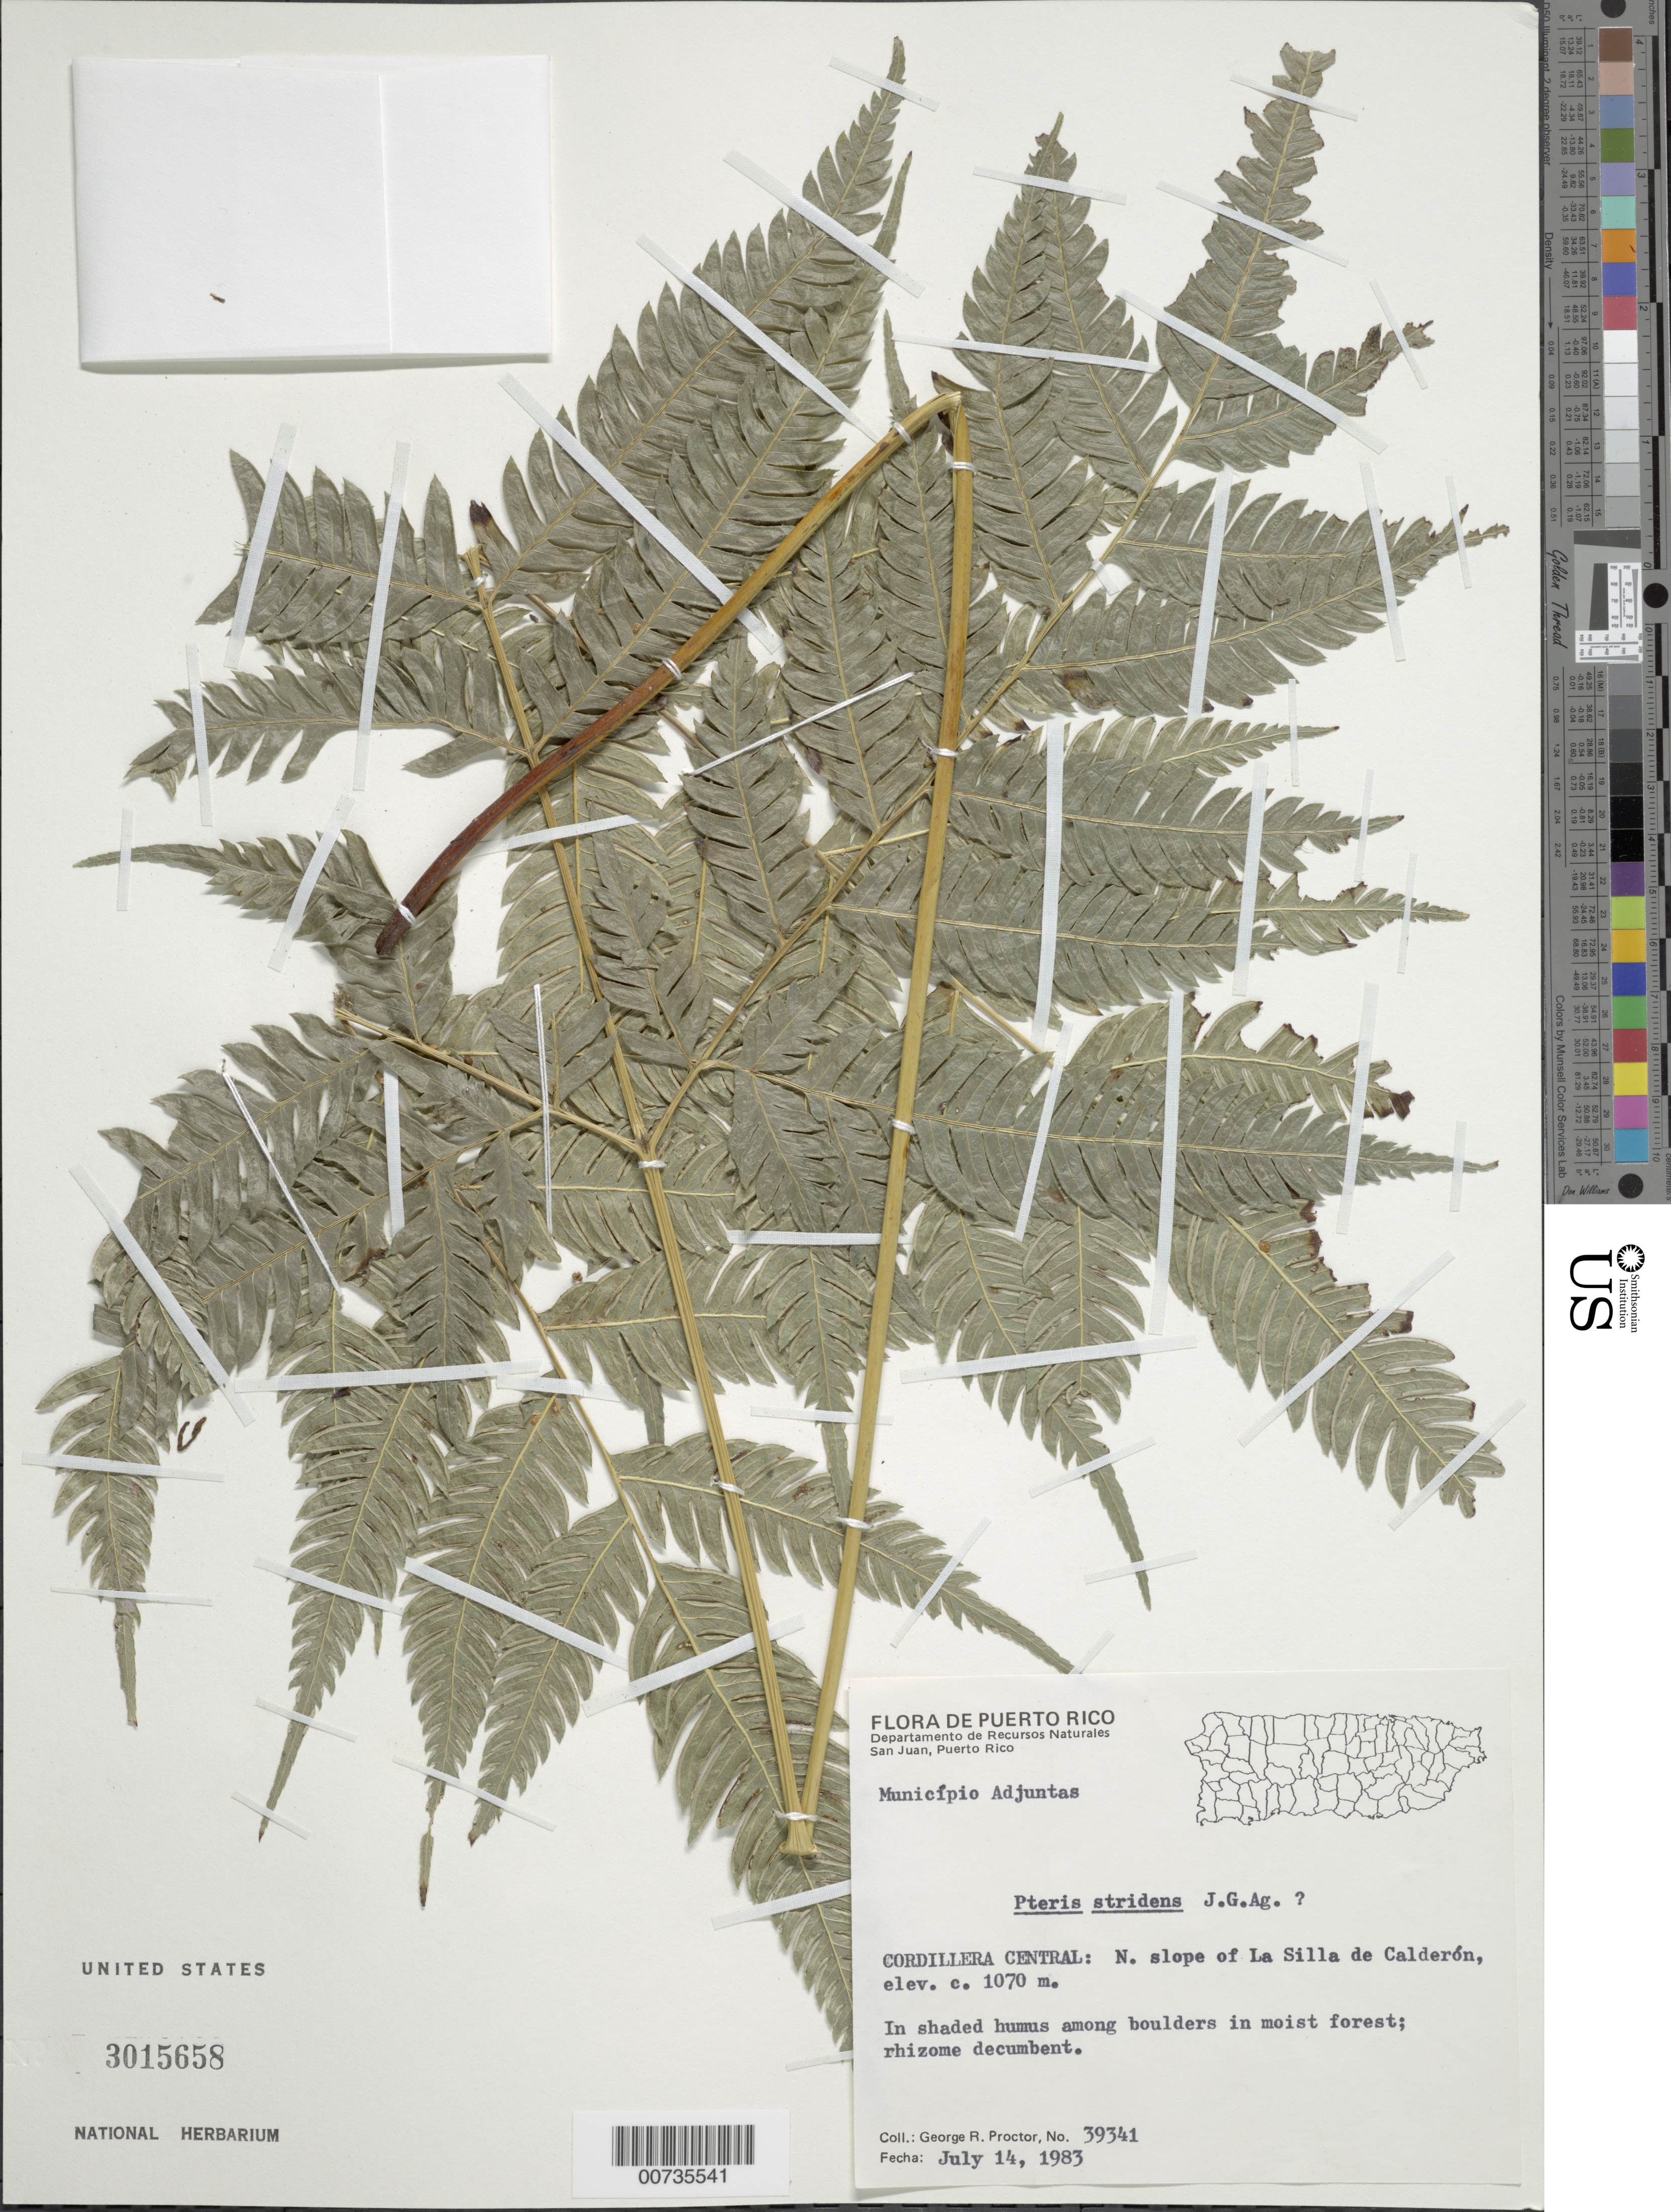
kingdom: Plantae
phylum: Tracheophyta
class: Polypodiopsida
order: Polypodiales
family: Pteridaceae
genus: Pteris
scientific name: Pteris deflexa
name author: Link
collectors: G. R. Proctor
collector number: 39341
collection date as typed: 14 Jul 1983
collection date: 1983-07-14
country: Puerto Rico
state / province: Adjuntas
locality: Mun. Adjuntas, Cordillera Central: N slope of La Silla de Calderón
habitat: In shaded humus among boulders in moist forest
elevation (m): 1070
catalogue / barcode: US 3015658